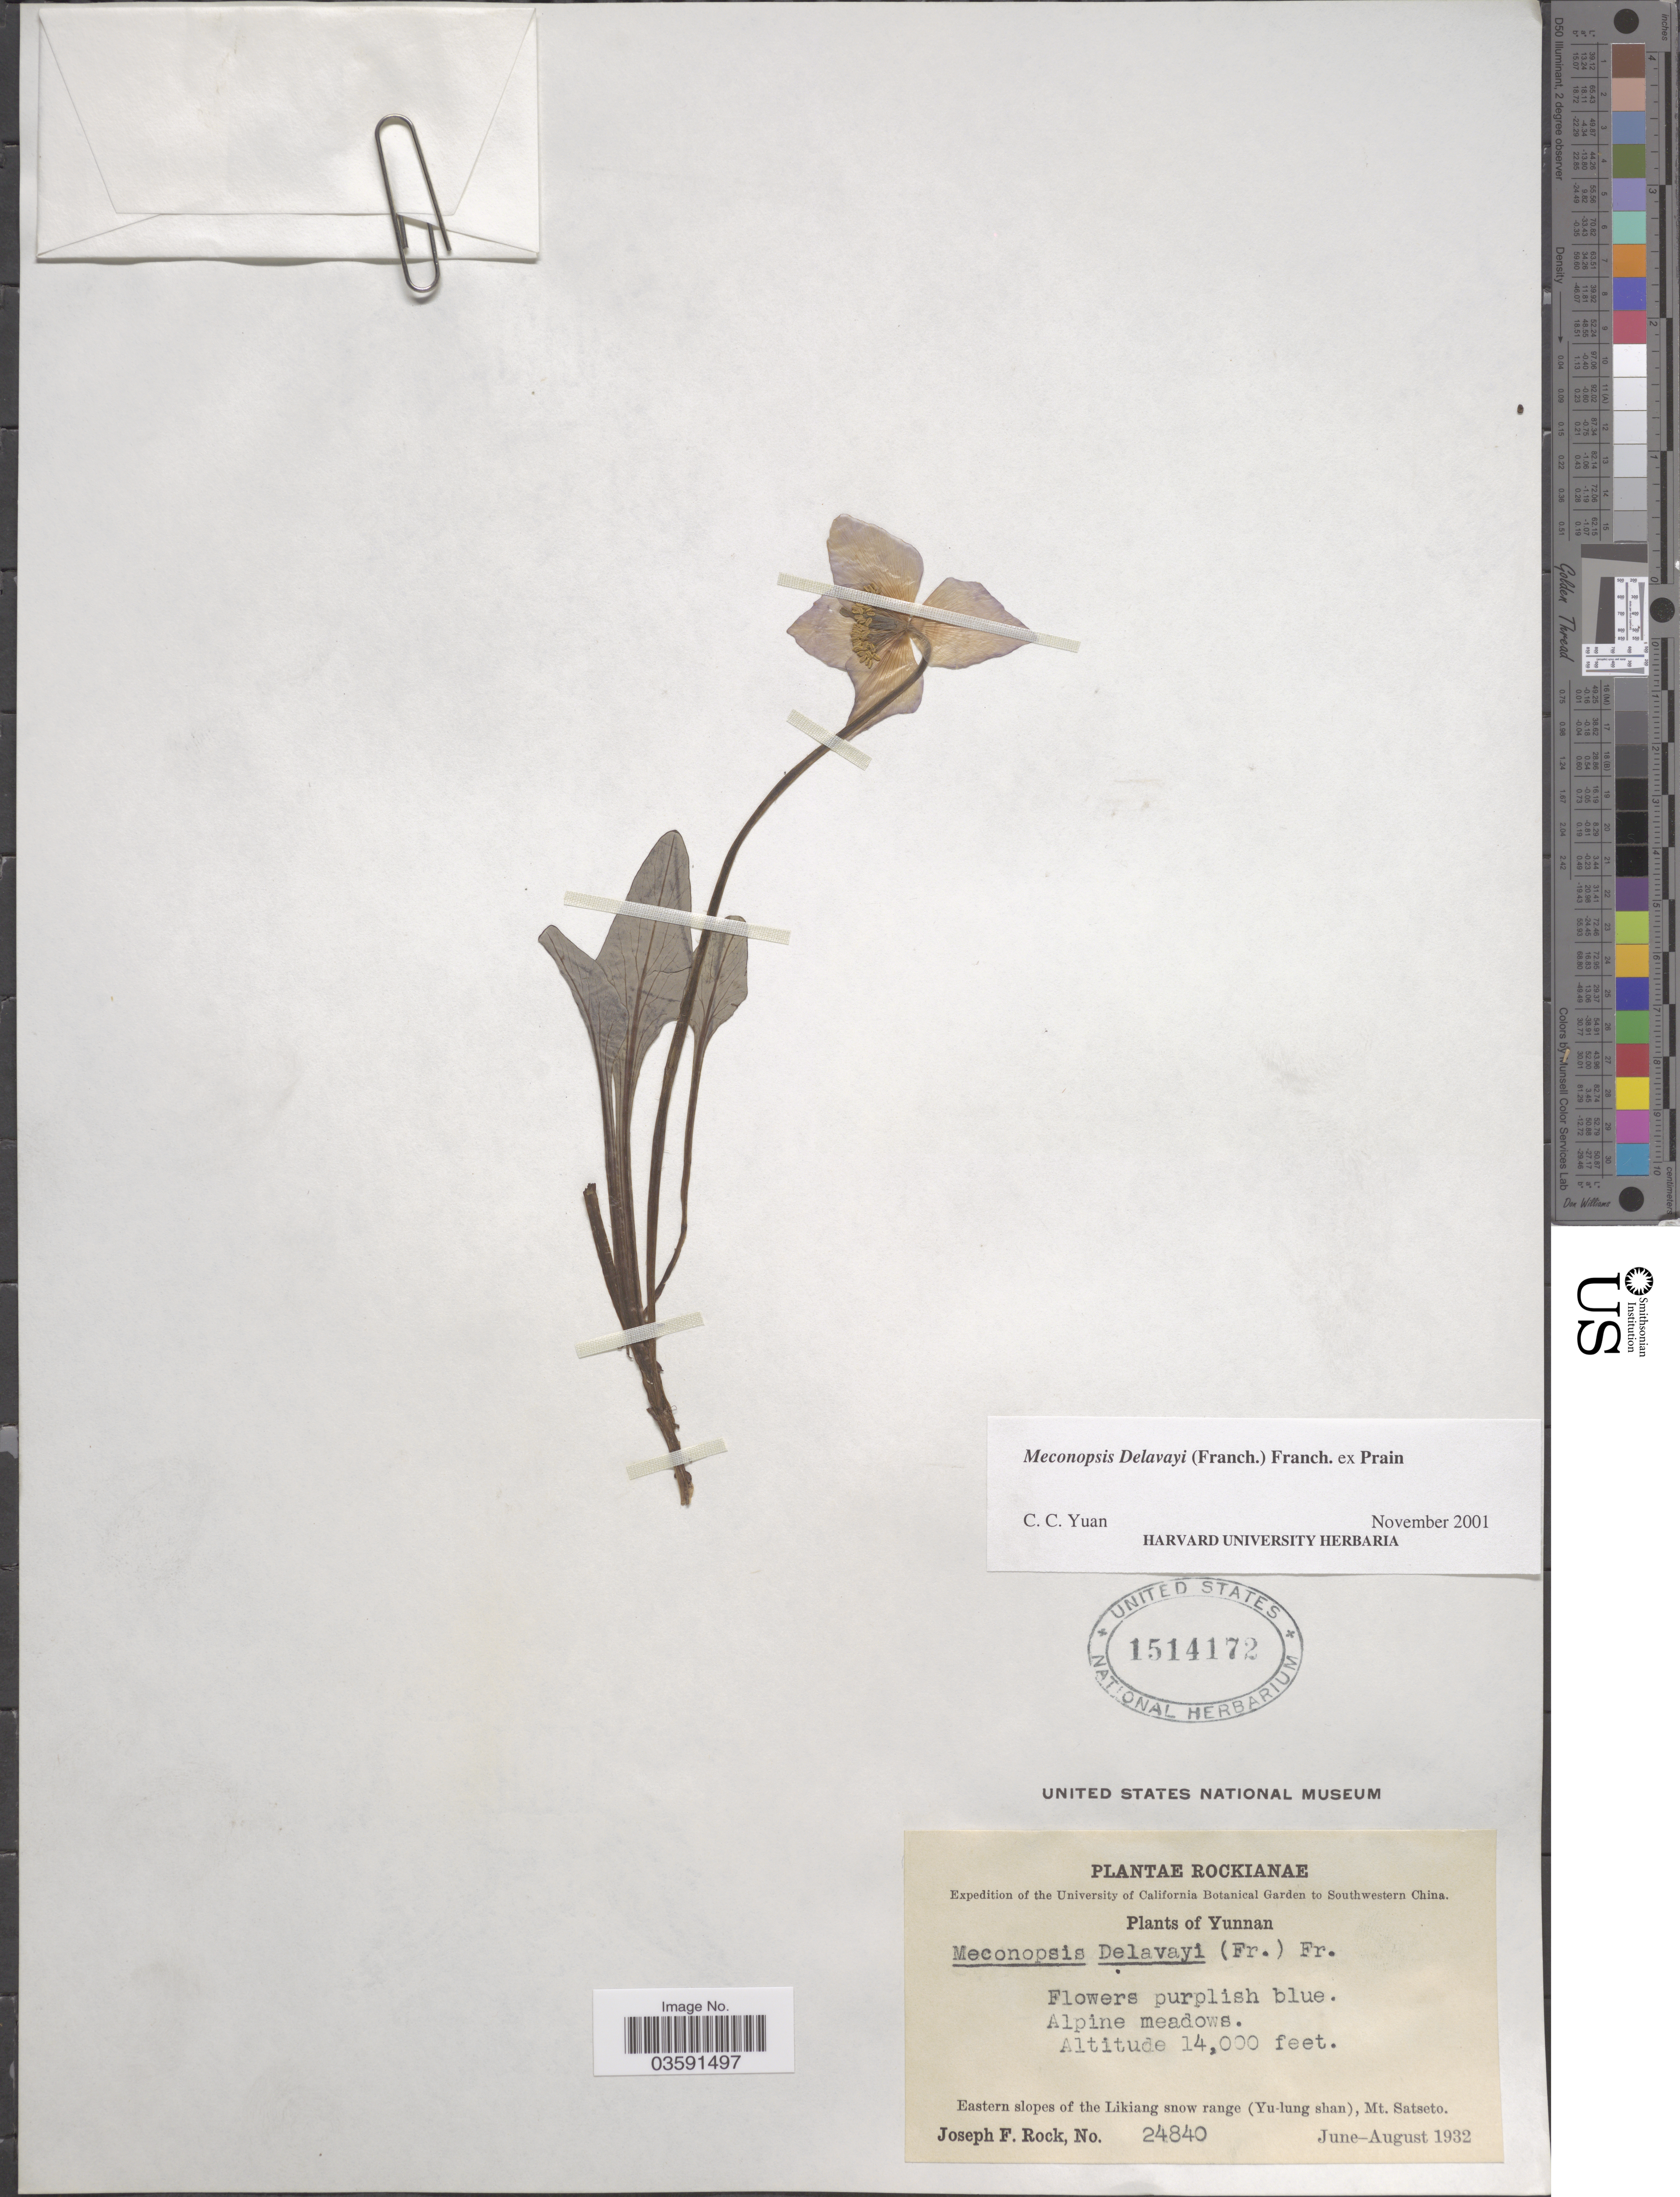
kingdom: Plantae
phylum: Tracheophyta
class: Magnoliopsida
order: Ranunculales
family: Papaveraceae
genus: Meconopsis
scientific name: Meconopsis delavayi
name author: (Franch.) Franch. ex Prain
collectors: J. F. Rock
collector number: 24840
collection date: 1932-06/1932-08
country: China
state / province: Yunnan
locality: Southwestern China. Eastern slopes of the Likiang snow range (Yu-lung shan), Mt. Satseto.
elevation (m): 4267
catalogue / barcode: US 1514172